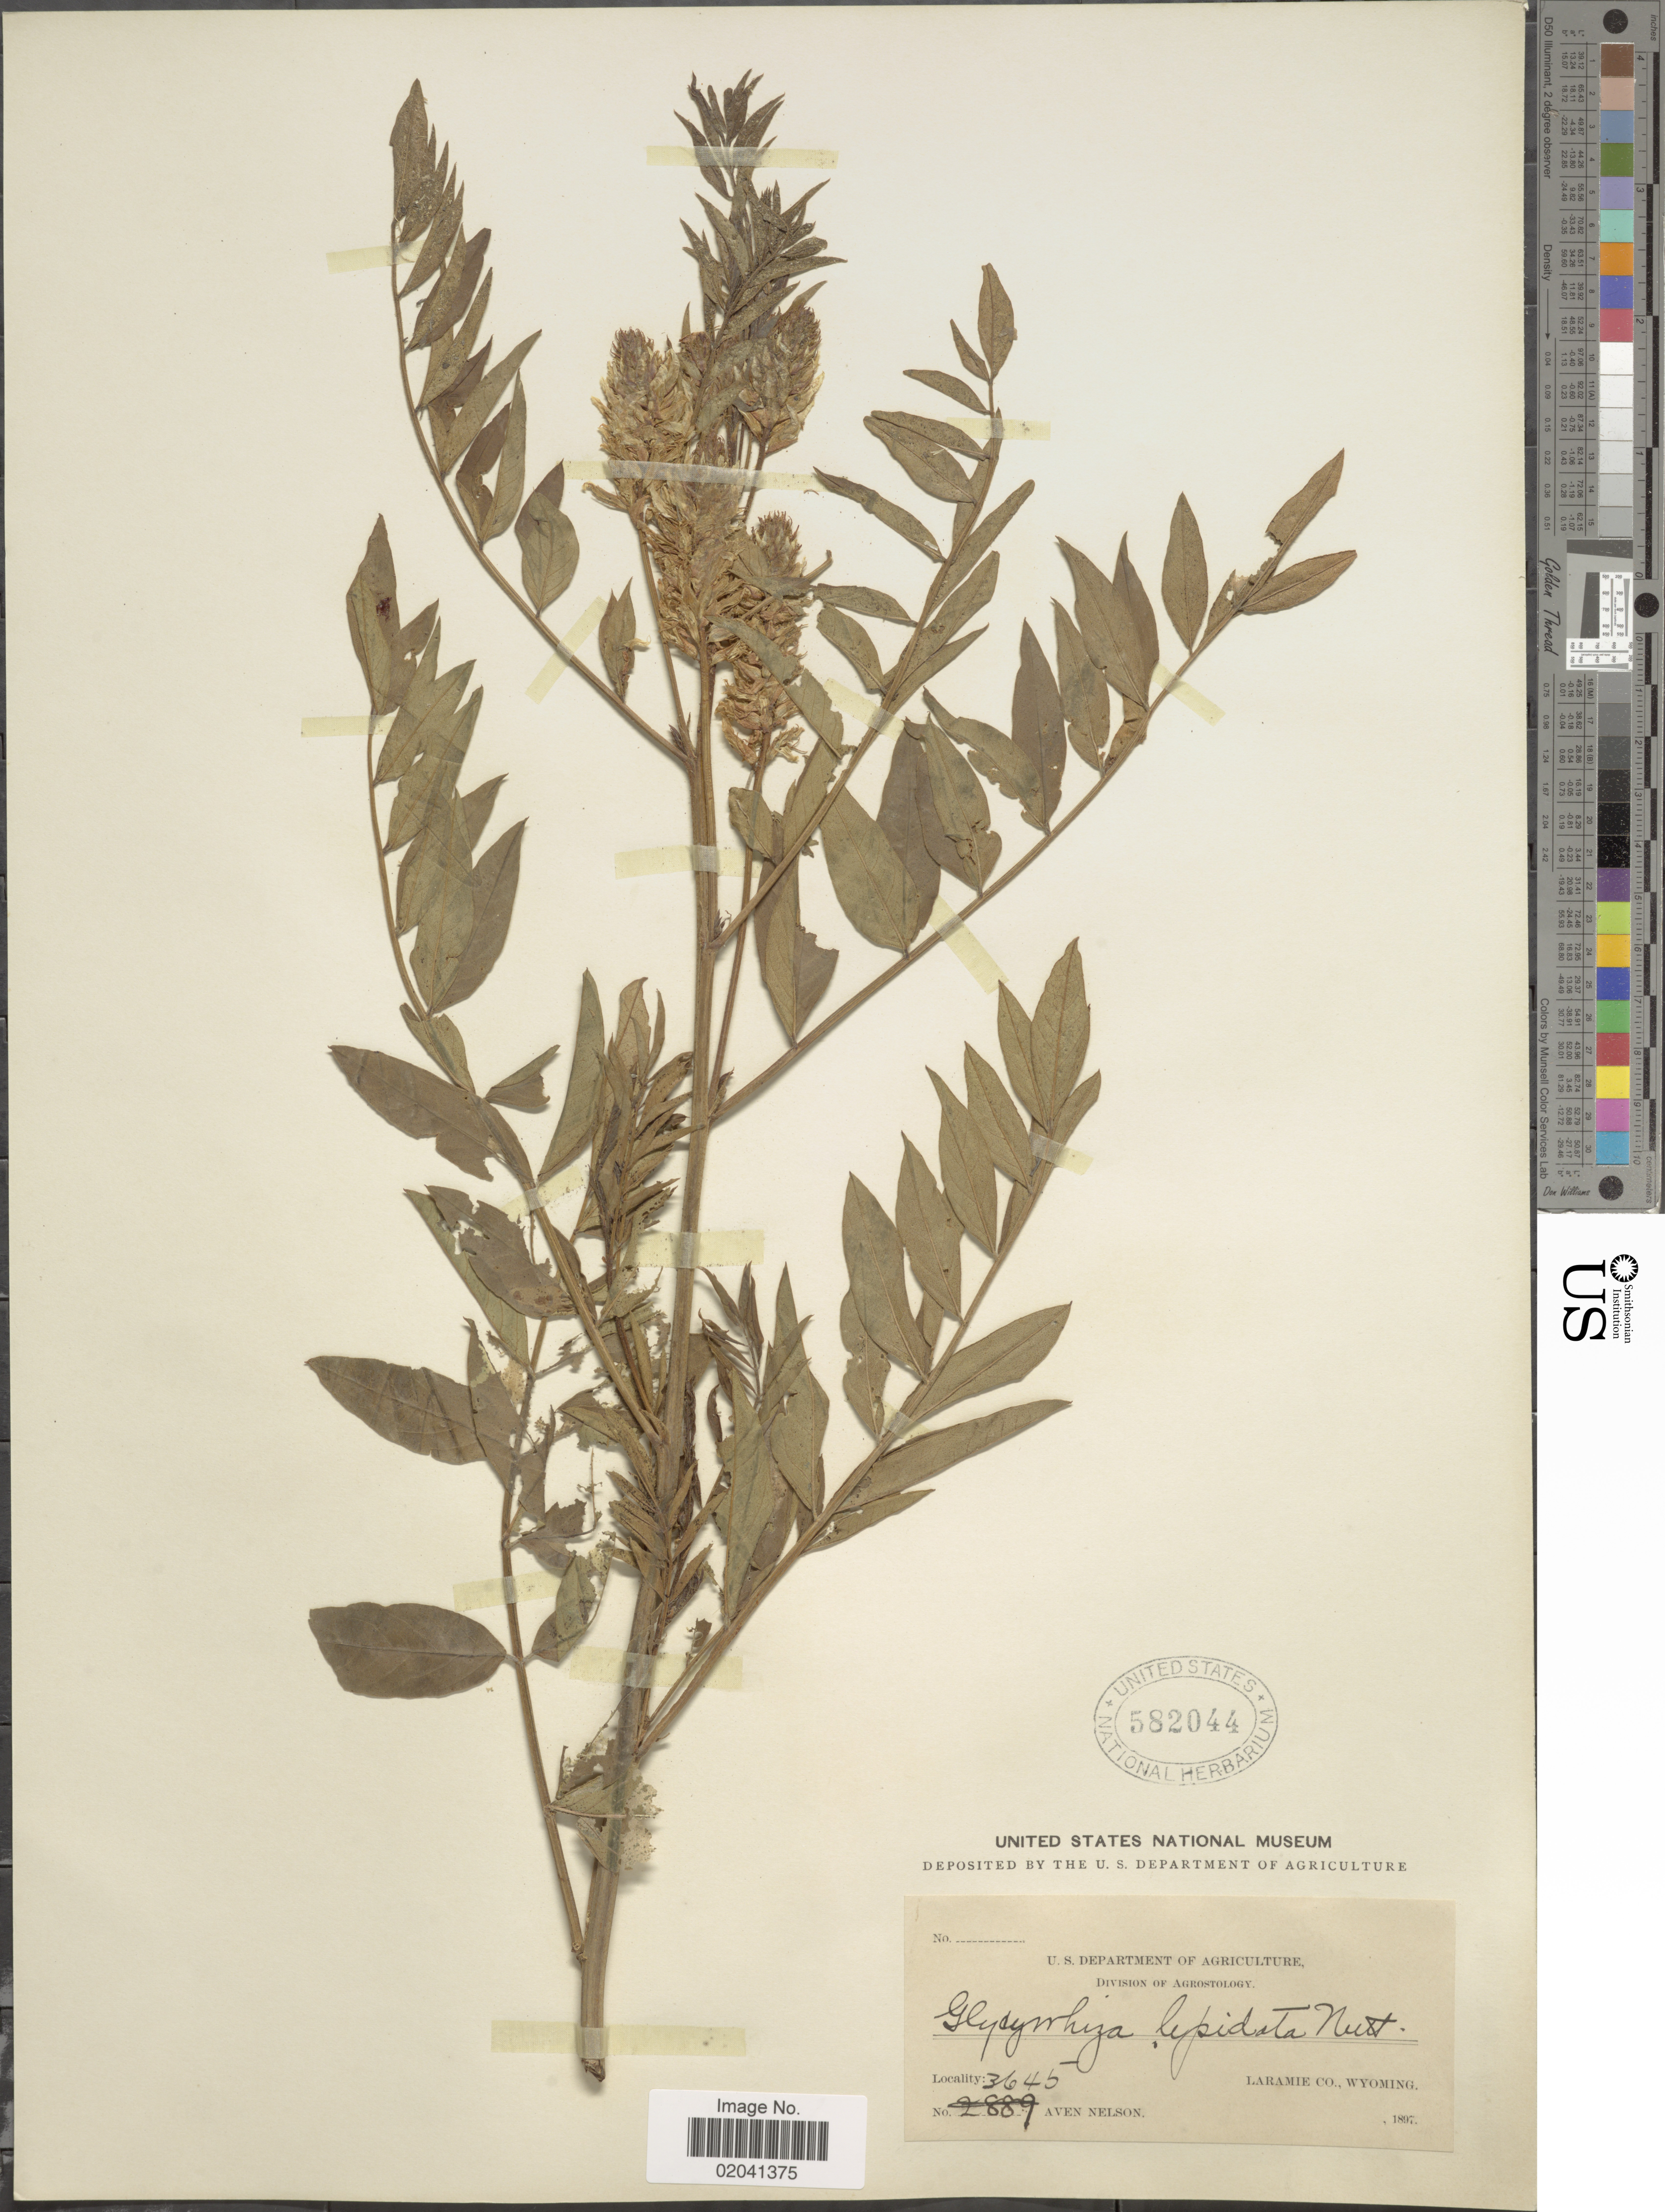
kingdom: Plantae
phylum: Tracheophyta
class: Magnoliopsida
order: Fabales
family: Fabaceae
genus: Glycyrrhiza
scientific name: Glycyrrhiza lepidota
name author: Pursh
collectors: A. Nelson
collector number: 3645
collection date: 1897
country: United States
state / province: Wyoming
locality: Laramie Co.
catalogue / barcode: US 582044